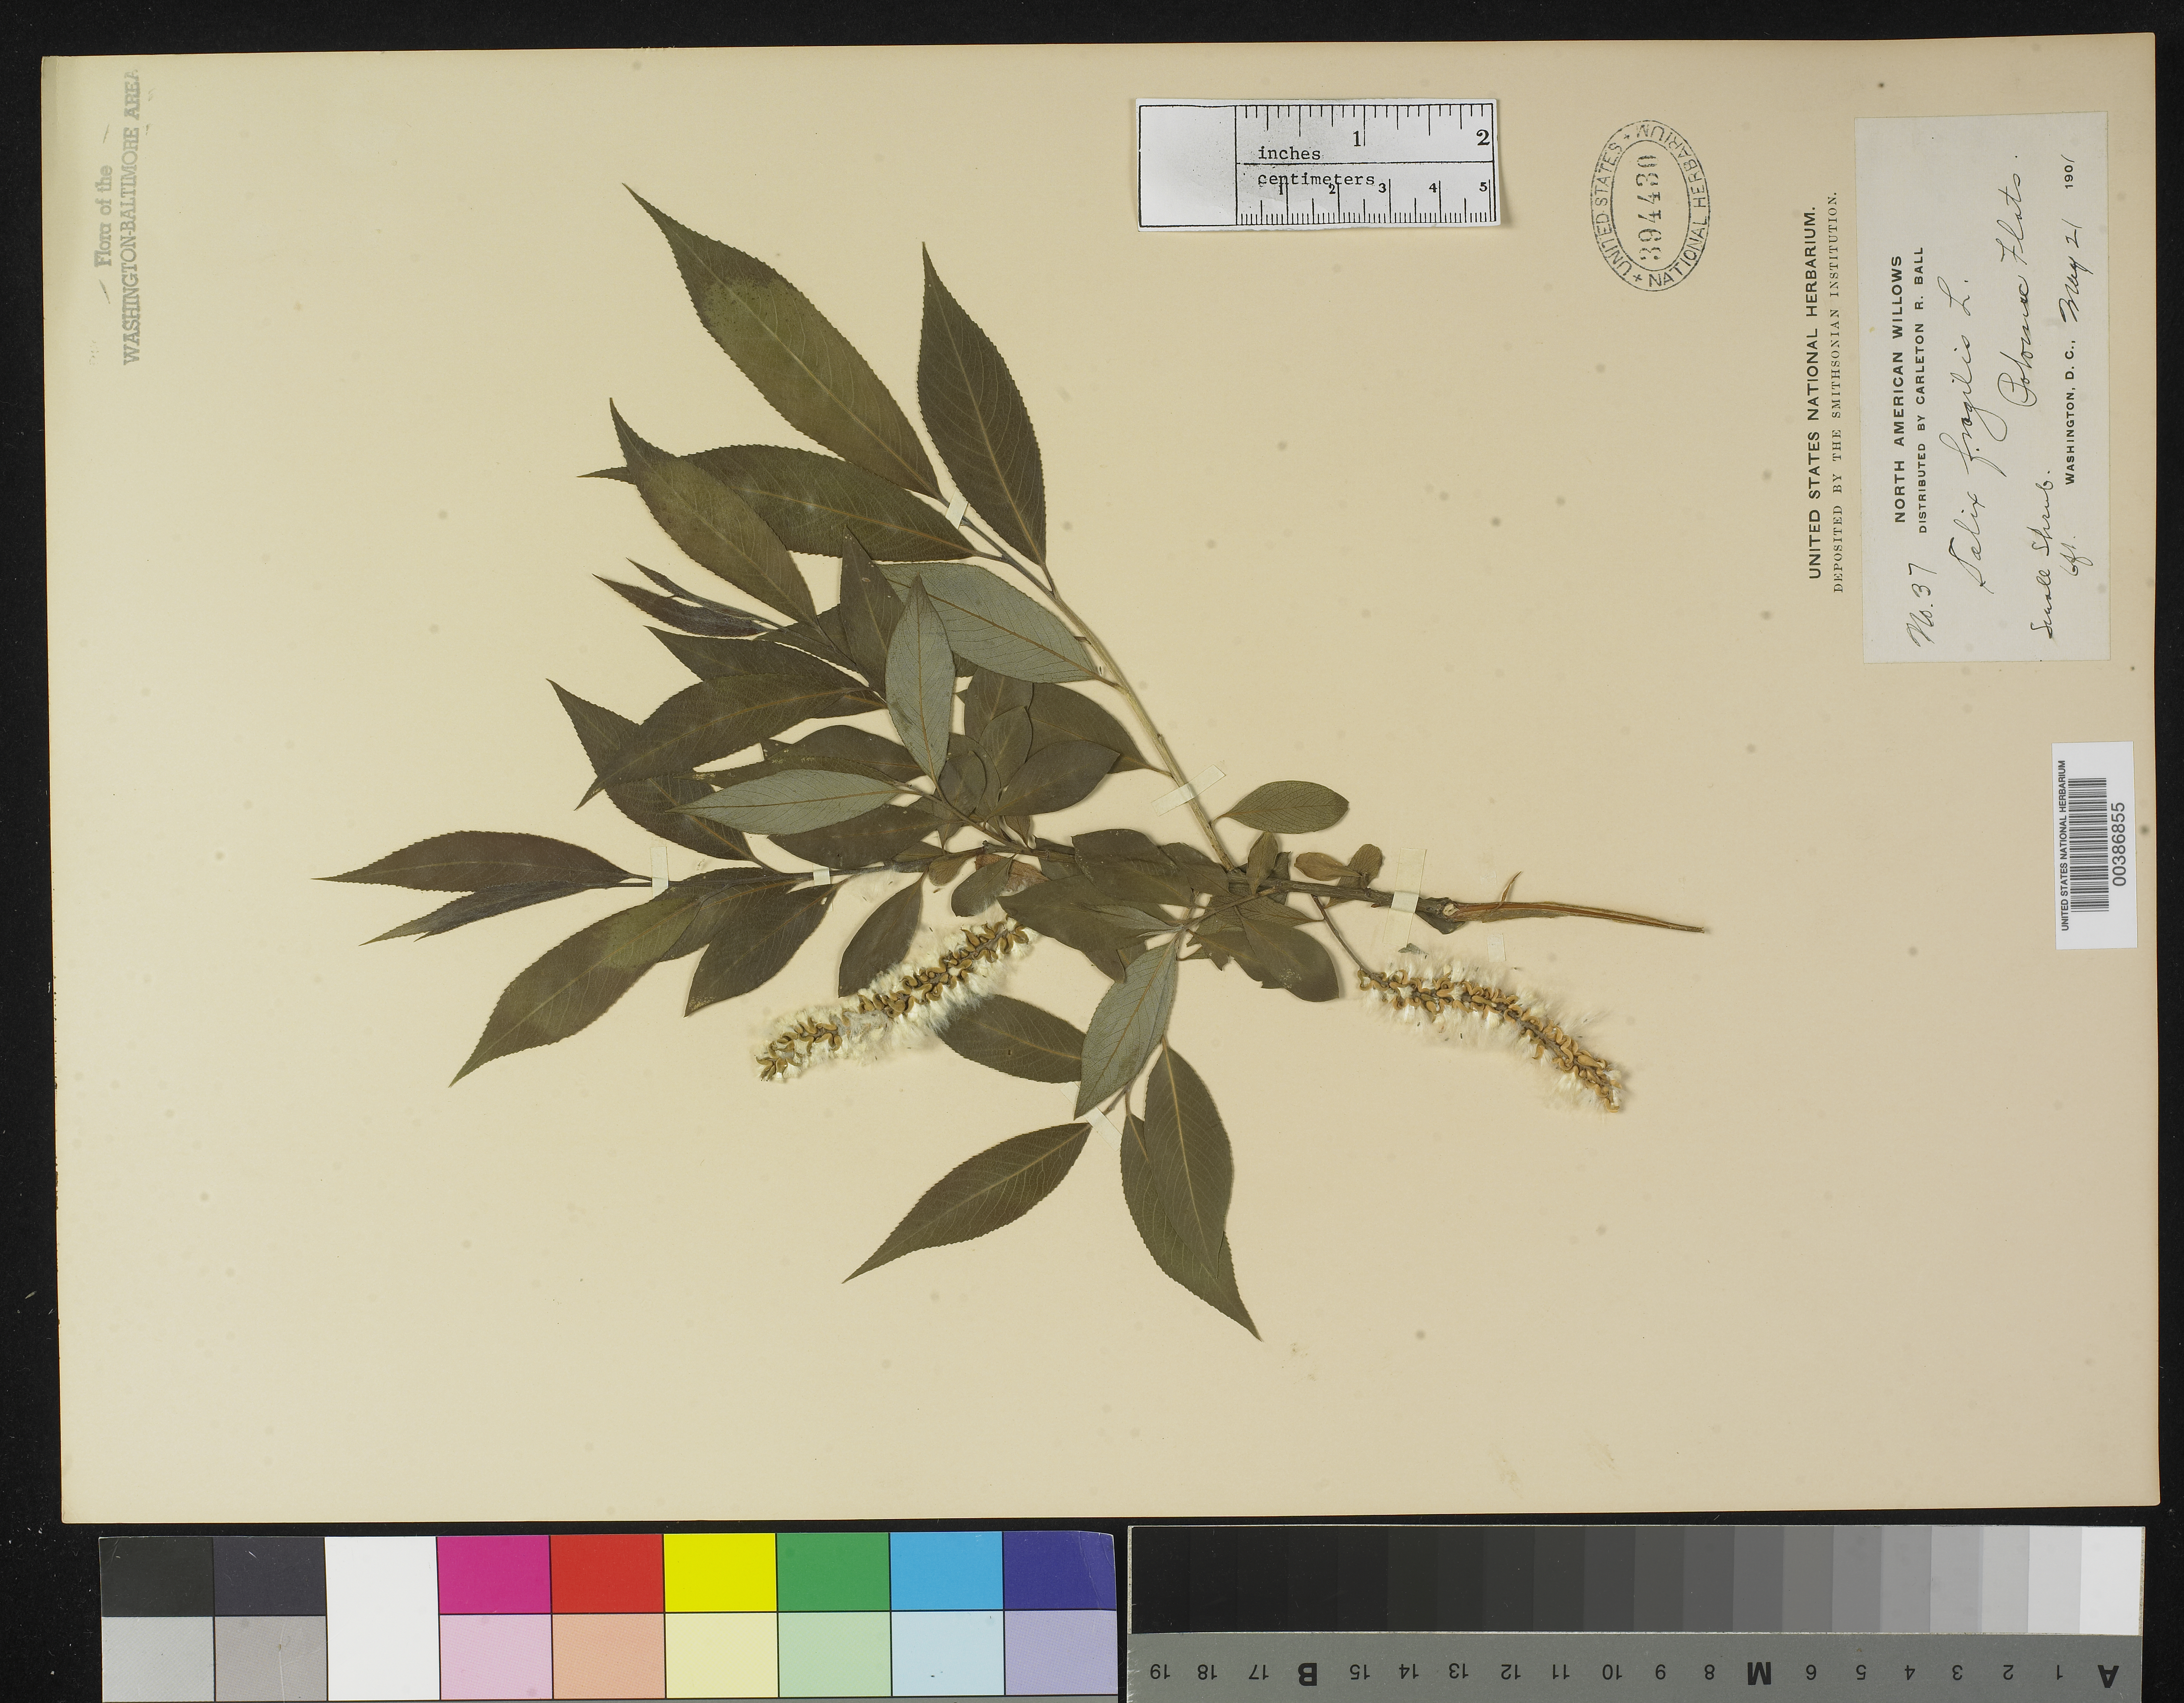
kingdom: Plantae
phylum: Tracheophyta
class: Magnoliopsida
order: Malpighiales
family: Salicaceae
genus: Salix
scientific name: Salix fragilis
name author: L.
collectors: C. R. Ball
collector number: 37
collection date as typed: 21 May 1901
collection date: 1901-05-21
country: United States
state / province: District of Columbia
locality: Potomac Flats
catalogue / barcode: US 394430